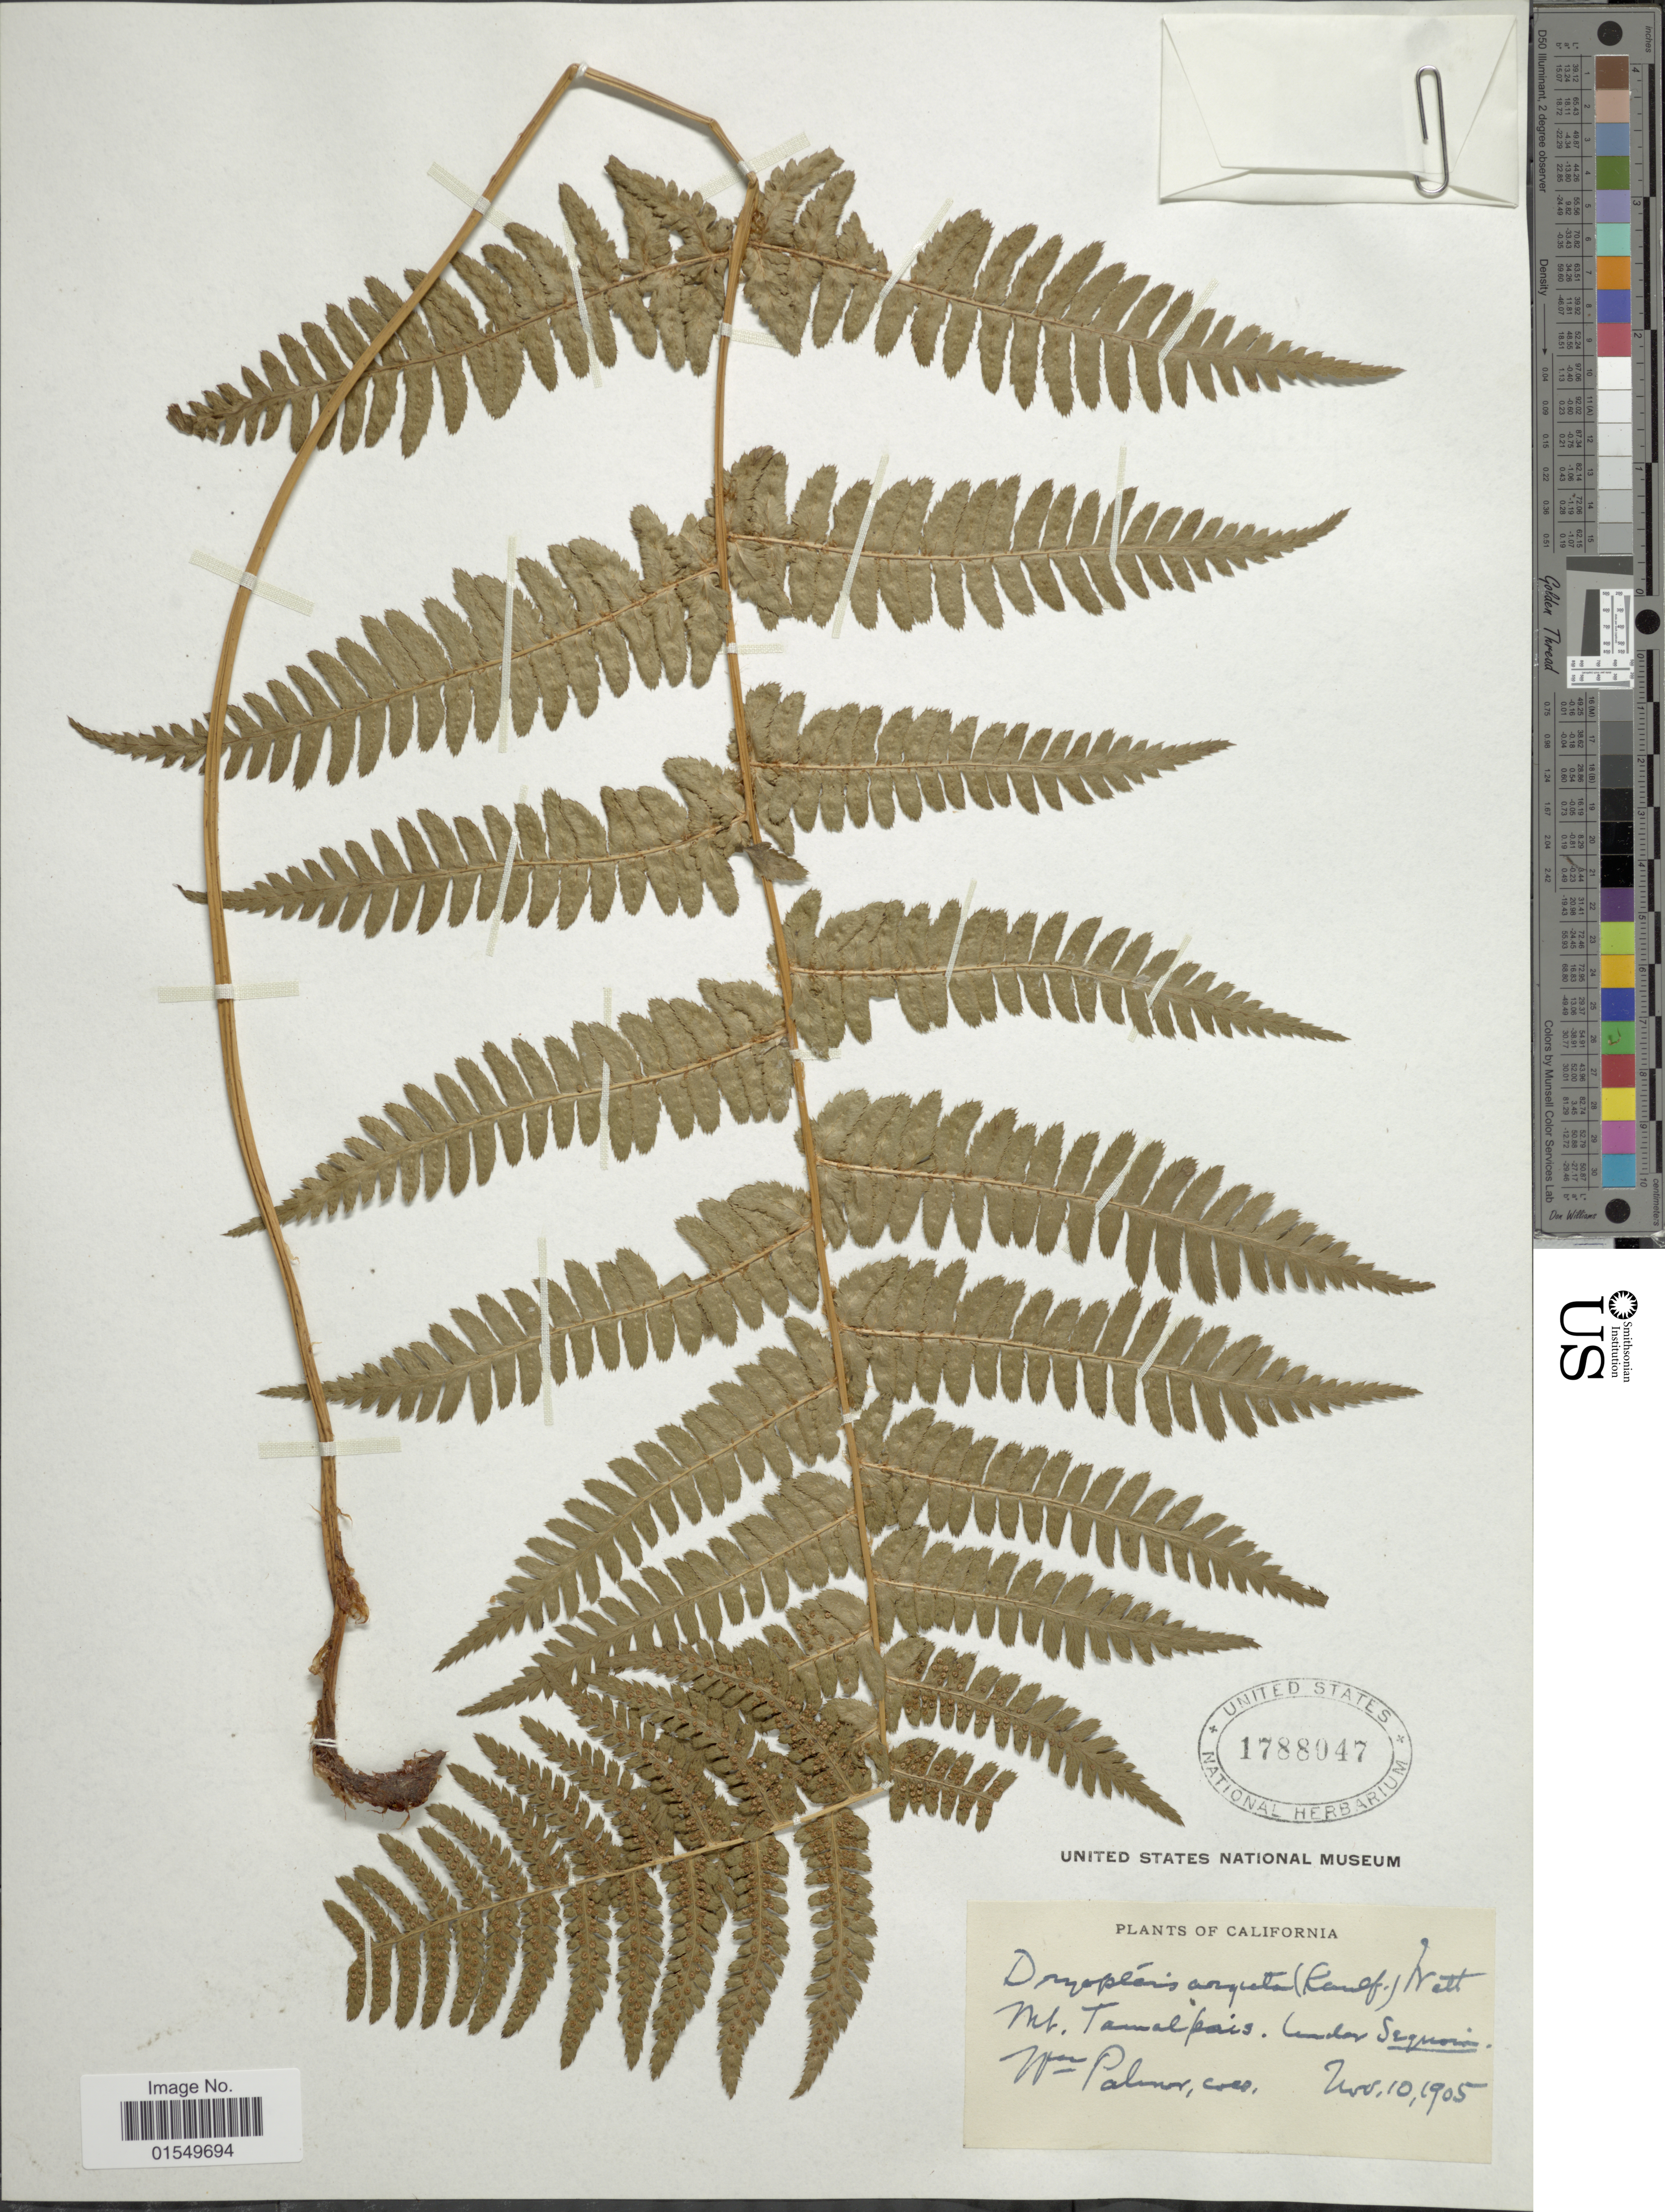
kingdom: Plantae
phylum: Tracheophyta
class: Polypodiopsida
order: Polypodiales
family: Dryopteridaceae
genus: Dryopteris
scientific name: Dryopteris arguta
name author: (Kaulf.) Maxon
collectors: W. Palmer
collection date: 1905-11-10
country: United States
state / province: California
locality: Mt. Tamalpais, [illegible text] Sequoia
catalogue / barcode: US 1788047